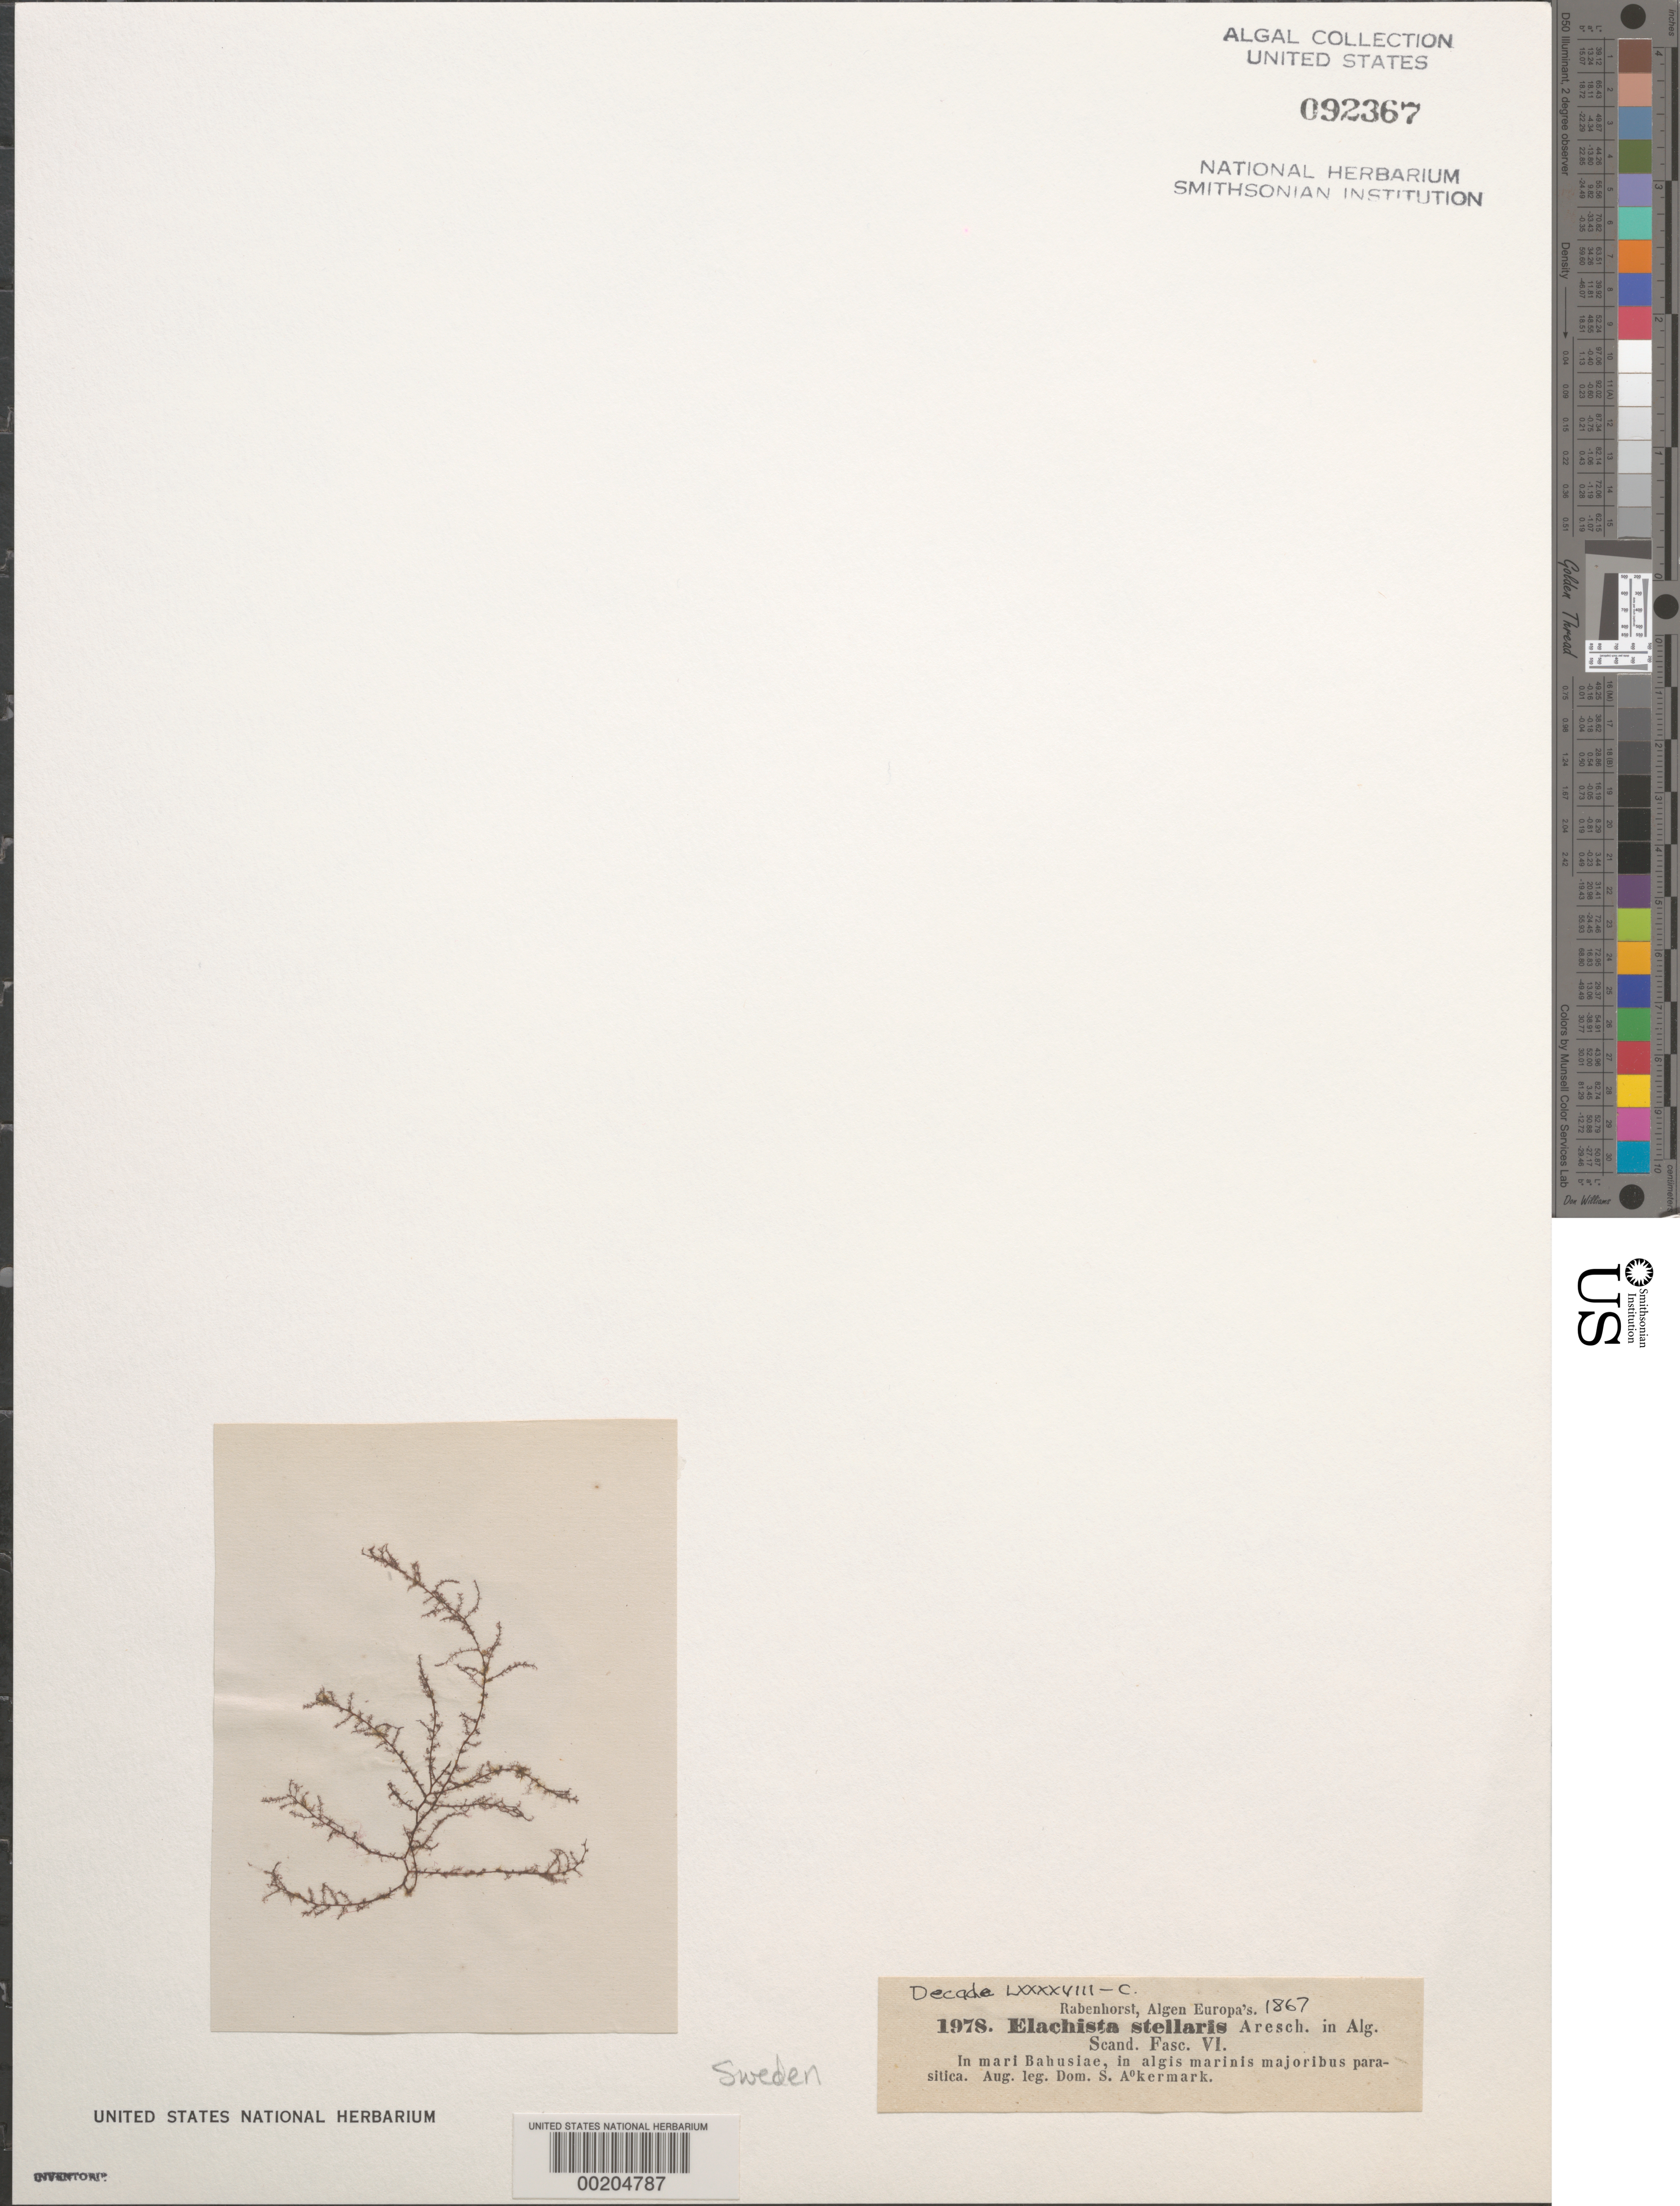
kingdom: Chromista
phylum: Ochrophyta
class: Phaeophyceae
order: Ectocarpales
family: Chordariaceae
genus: Elachista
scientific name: Elachista stellaris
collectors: S. Akermark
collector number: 1978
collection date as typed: Aug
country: Sweden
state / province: Västra Götaland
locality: Bohus Bay (mari bahusiae)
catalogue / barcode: US 92367